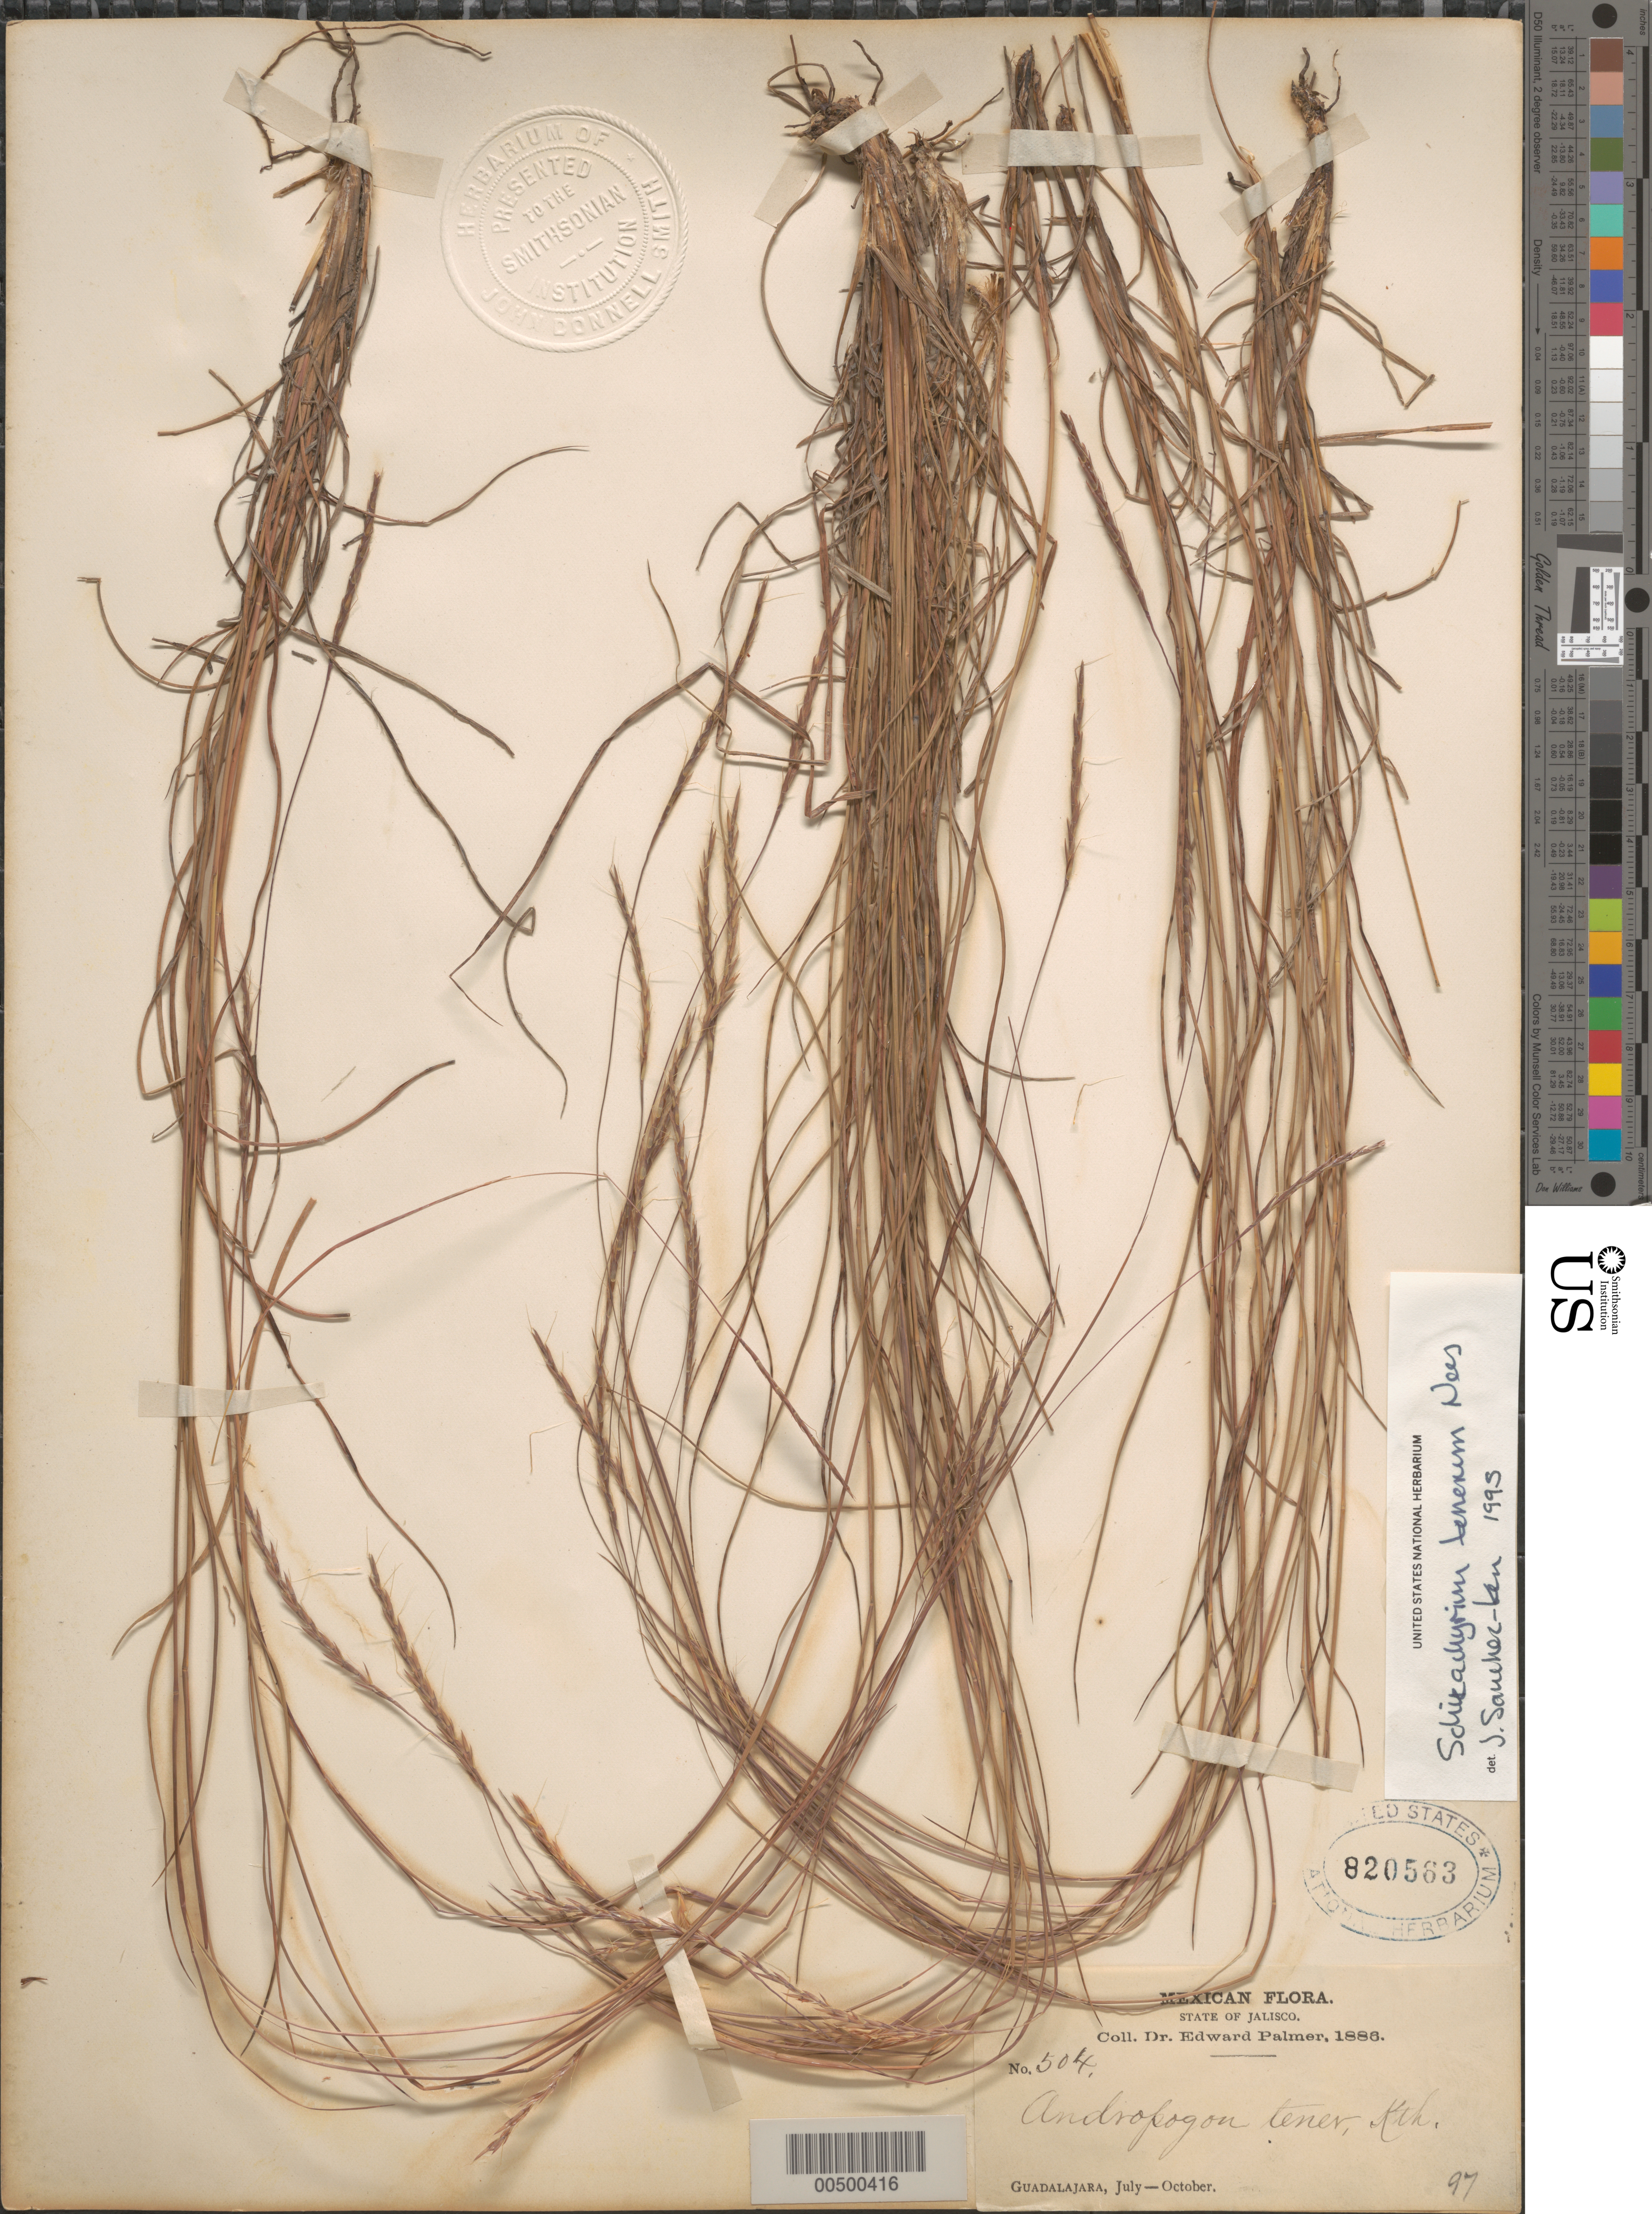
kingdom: Plantae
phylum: Tracheophyta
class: Liliopsida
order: Poales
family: Poaceae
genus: Schizachyrium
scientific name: Schizachyrium tenerum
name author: Nees in Mart.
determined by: Sánchez-Ken, J. G.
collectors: E. Palmer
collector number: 504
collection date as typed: Jul 1886 to Oct 1886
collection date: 1886-07/1886-10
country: Mexico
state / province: Jalisco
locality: Guadalajara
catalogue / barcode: US 820563